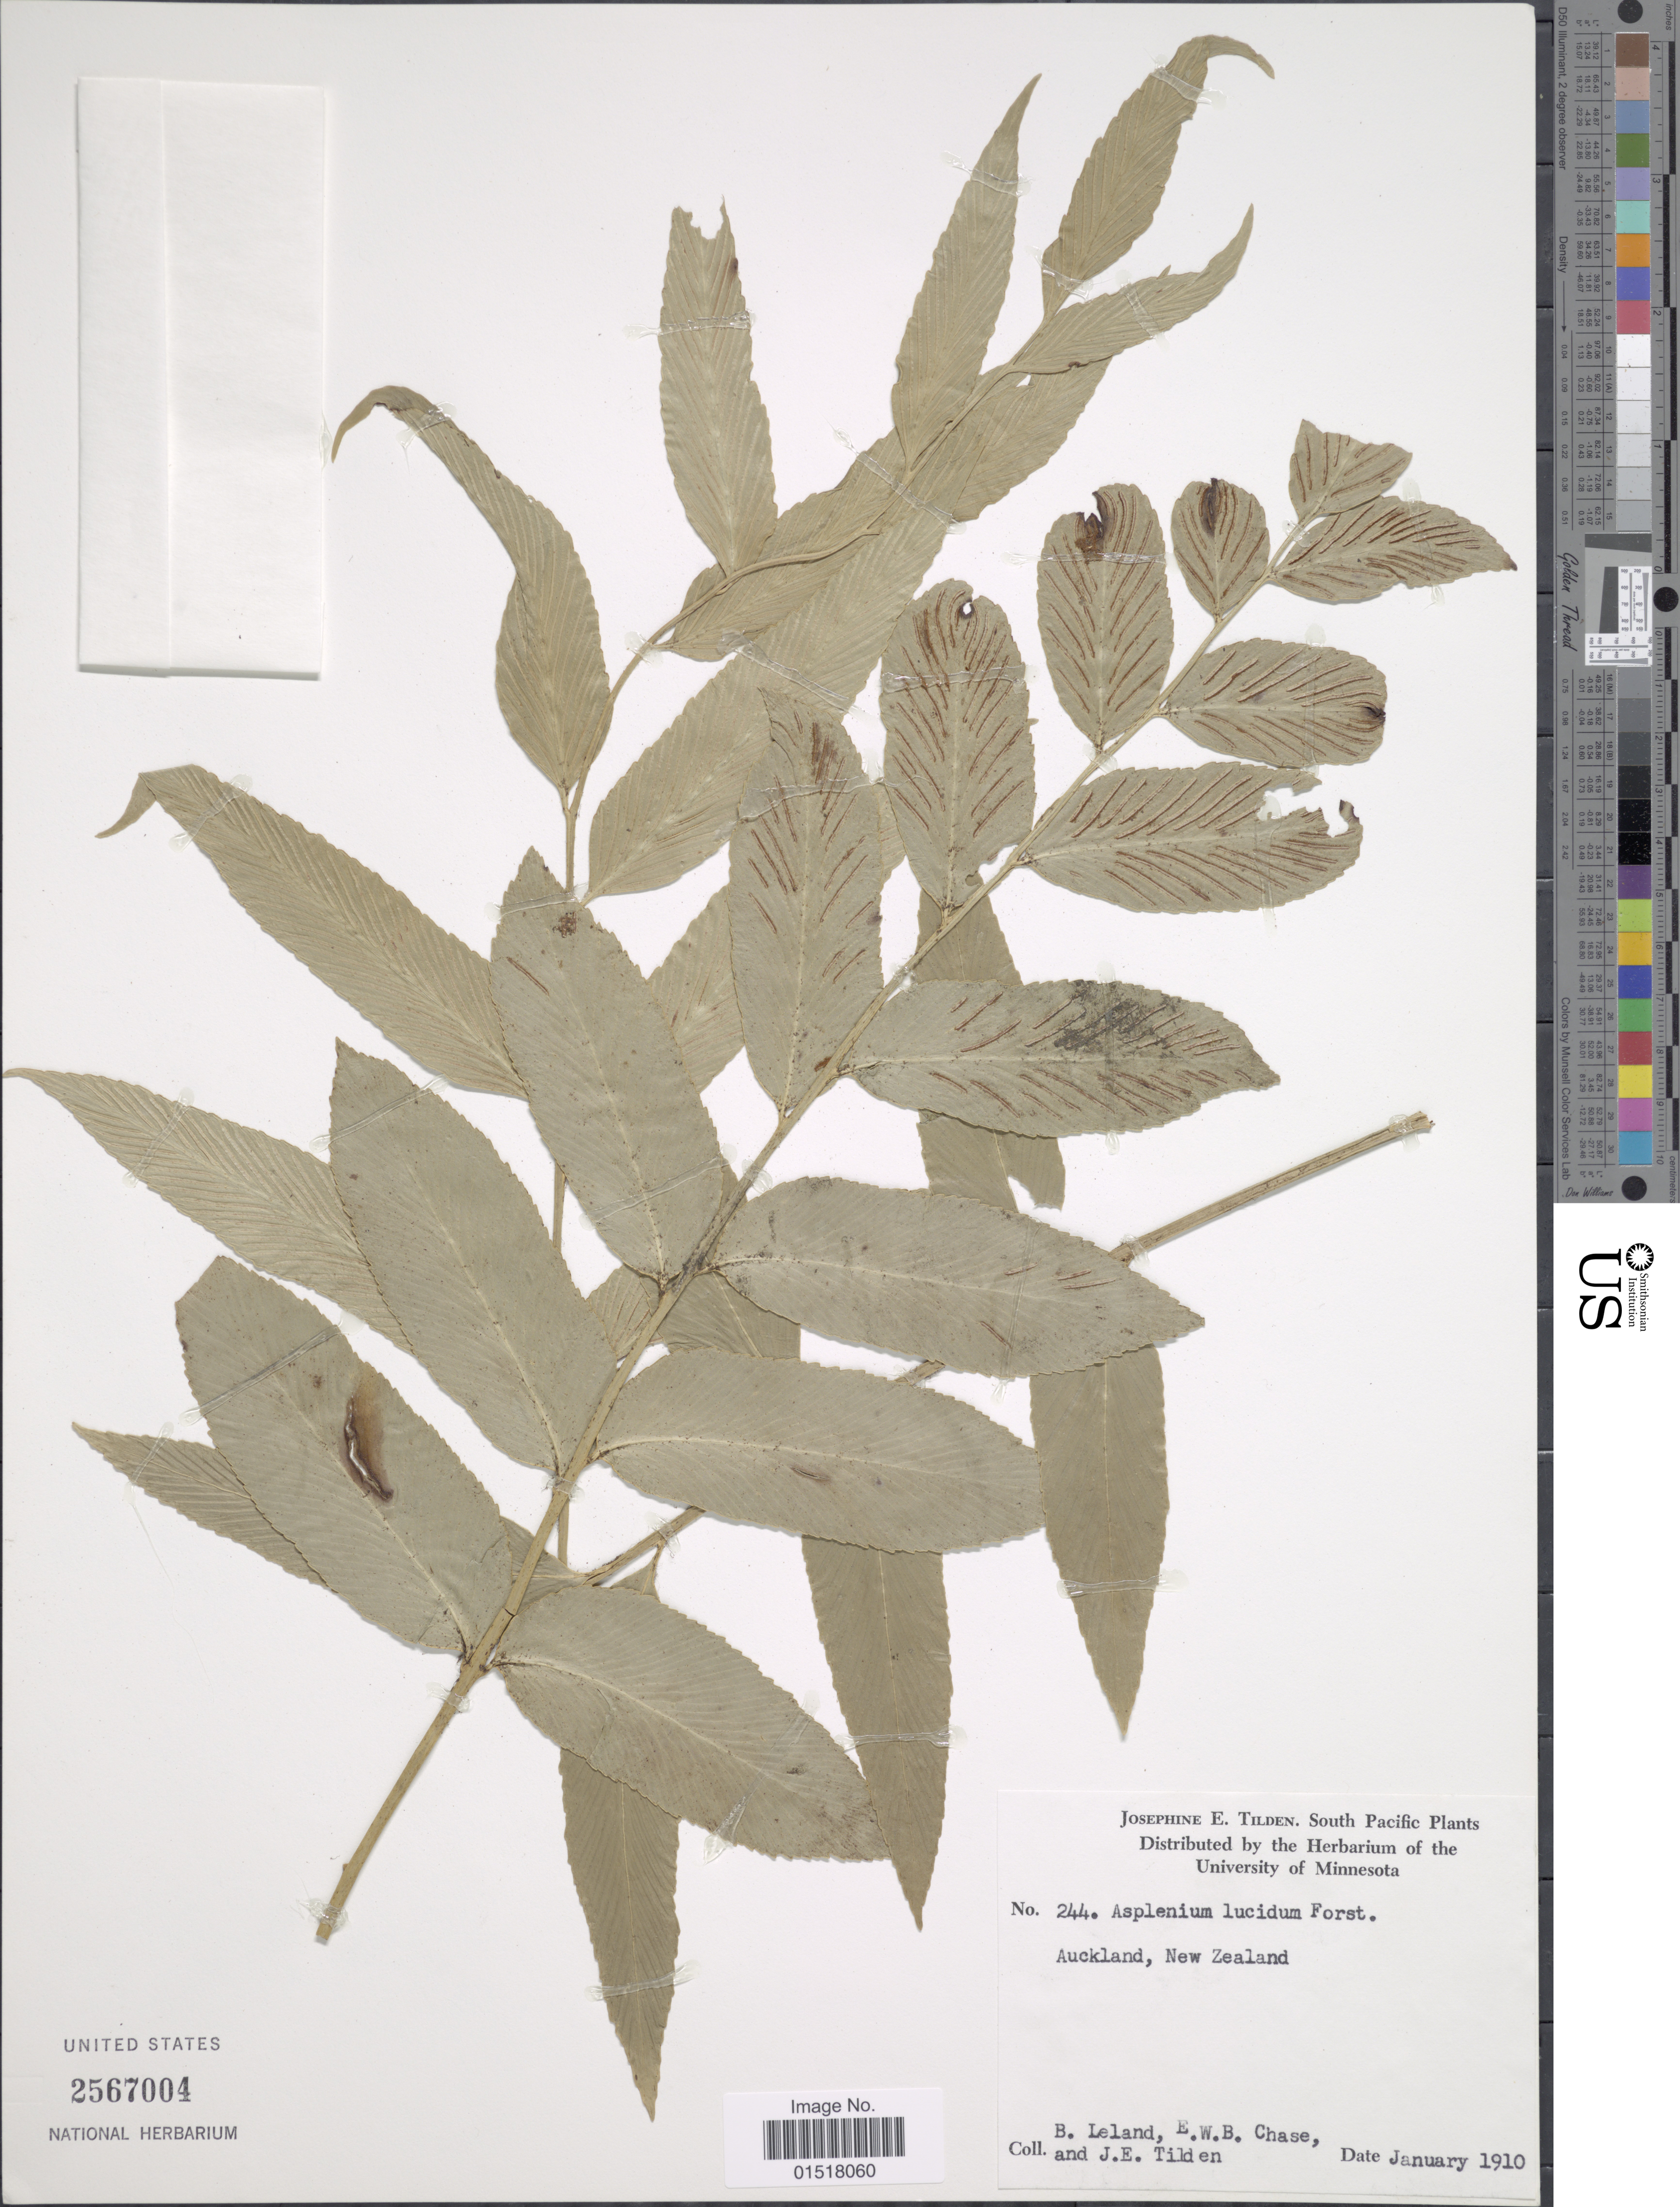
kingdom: Plantae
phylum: Tracheophyta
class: Polypodiopsida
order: Polypodiales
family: Aspleniaceae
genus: Asplenium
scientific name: Asplenium oblongifolium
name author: Colenso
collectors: B. Leland, E. W. Chase & J. E. Tilden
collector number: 244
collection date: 1910-01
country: New Zealand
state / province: Auckland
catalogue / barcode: US 2567004